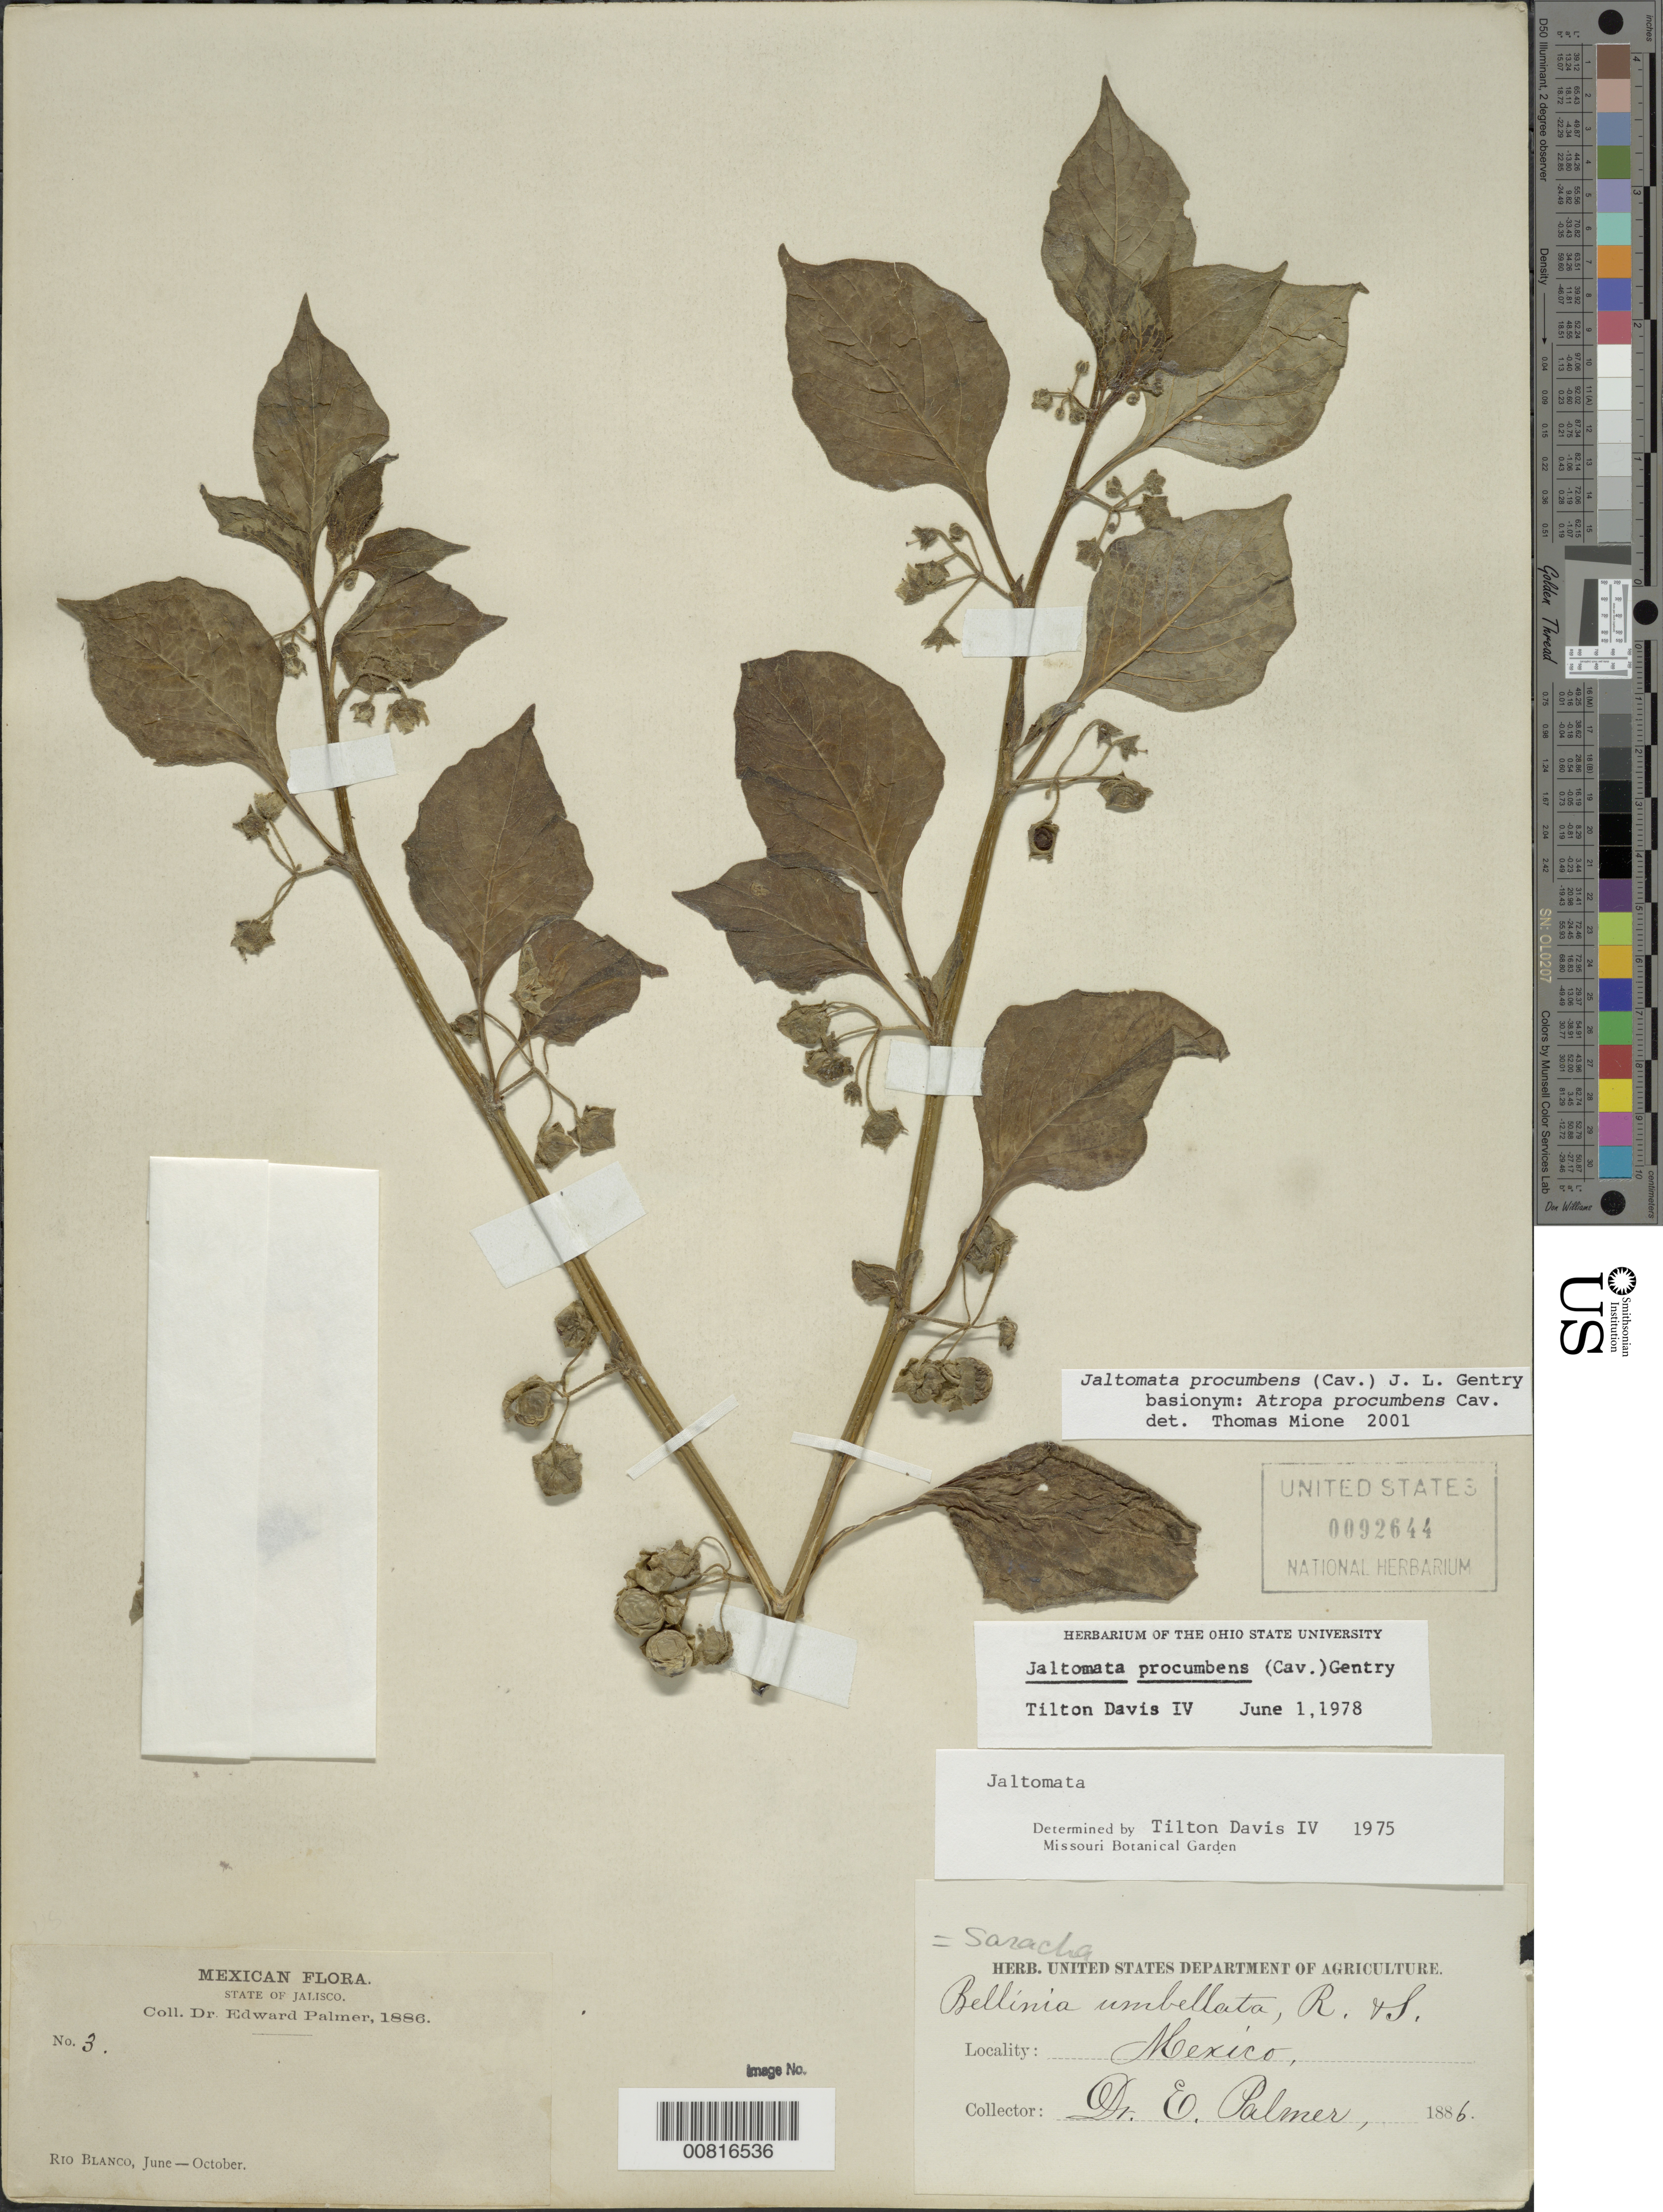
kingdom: Plantae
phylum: Tracheophyta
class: Magnoliopsida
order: Solanales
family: Solanaceae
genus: Jaltomata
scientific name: Jaltomata procumbens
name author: (Cav.) J.L. Gentry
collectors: E. Palmer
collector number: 3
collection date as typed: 1886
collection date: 1886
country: Mexico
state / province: Jalisco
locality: Rio Blanco, Jalisco.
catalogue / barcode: US 92644